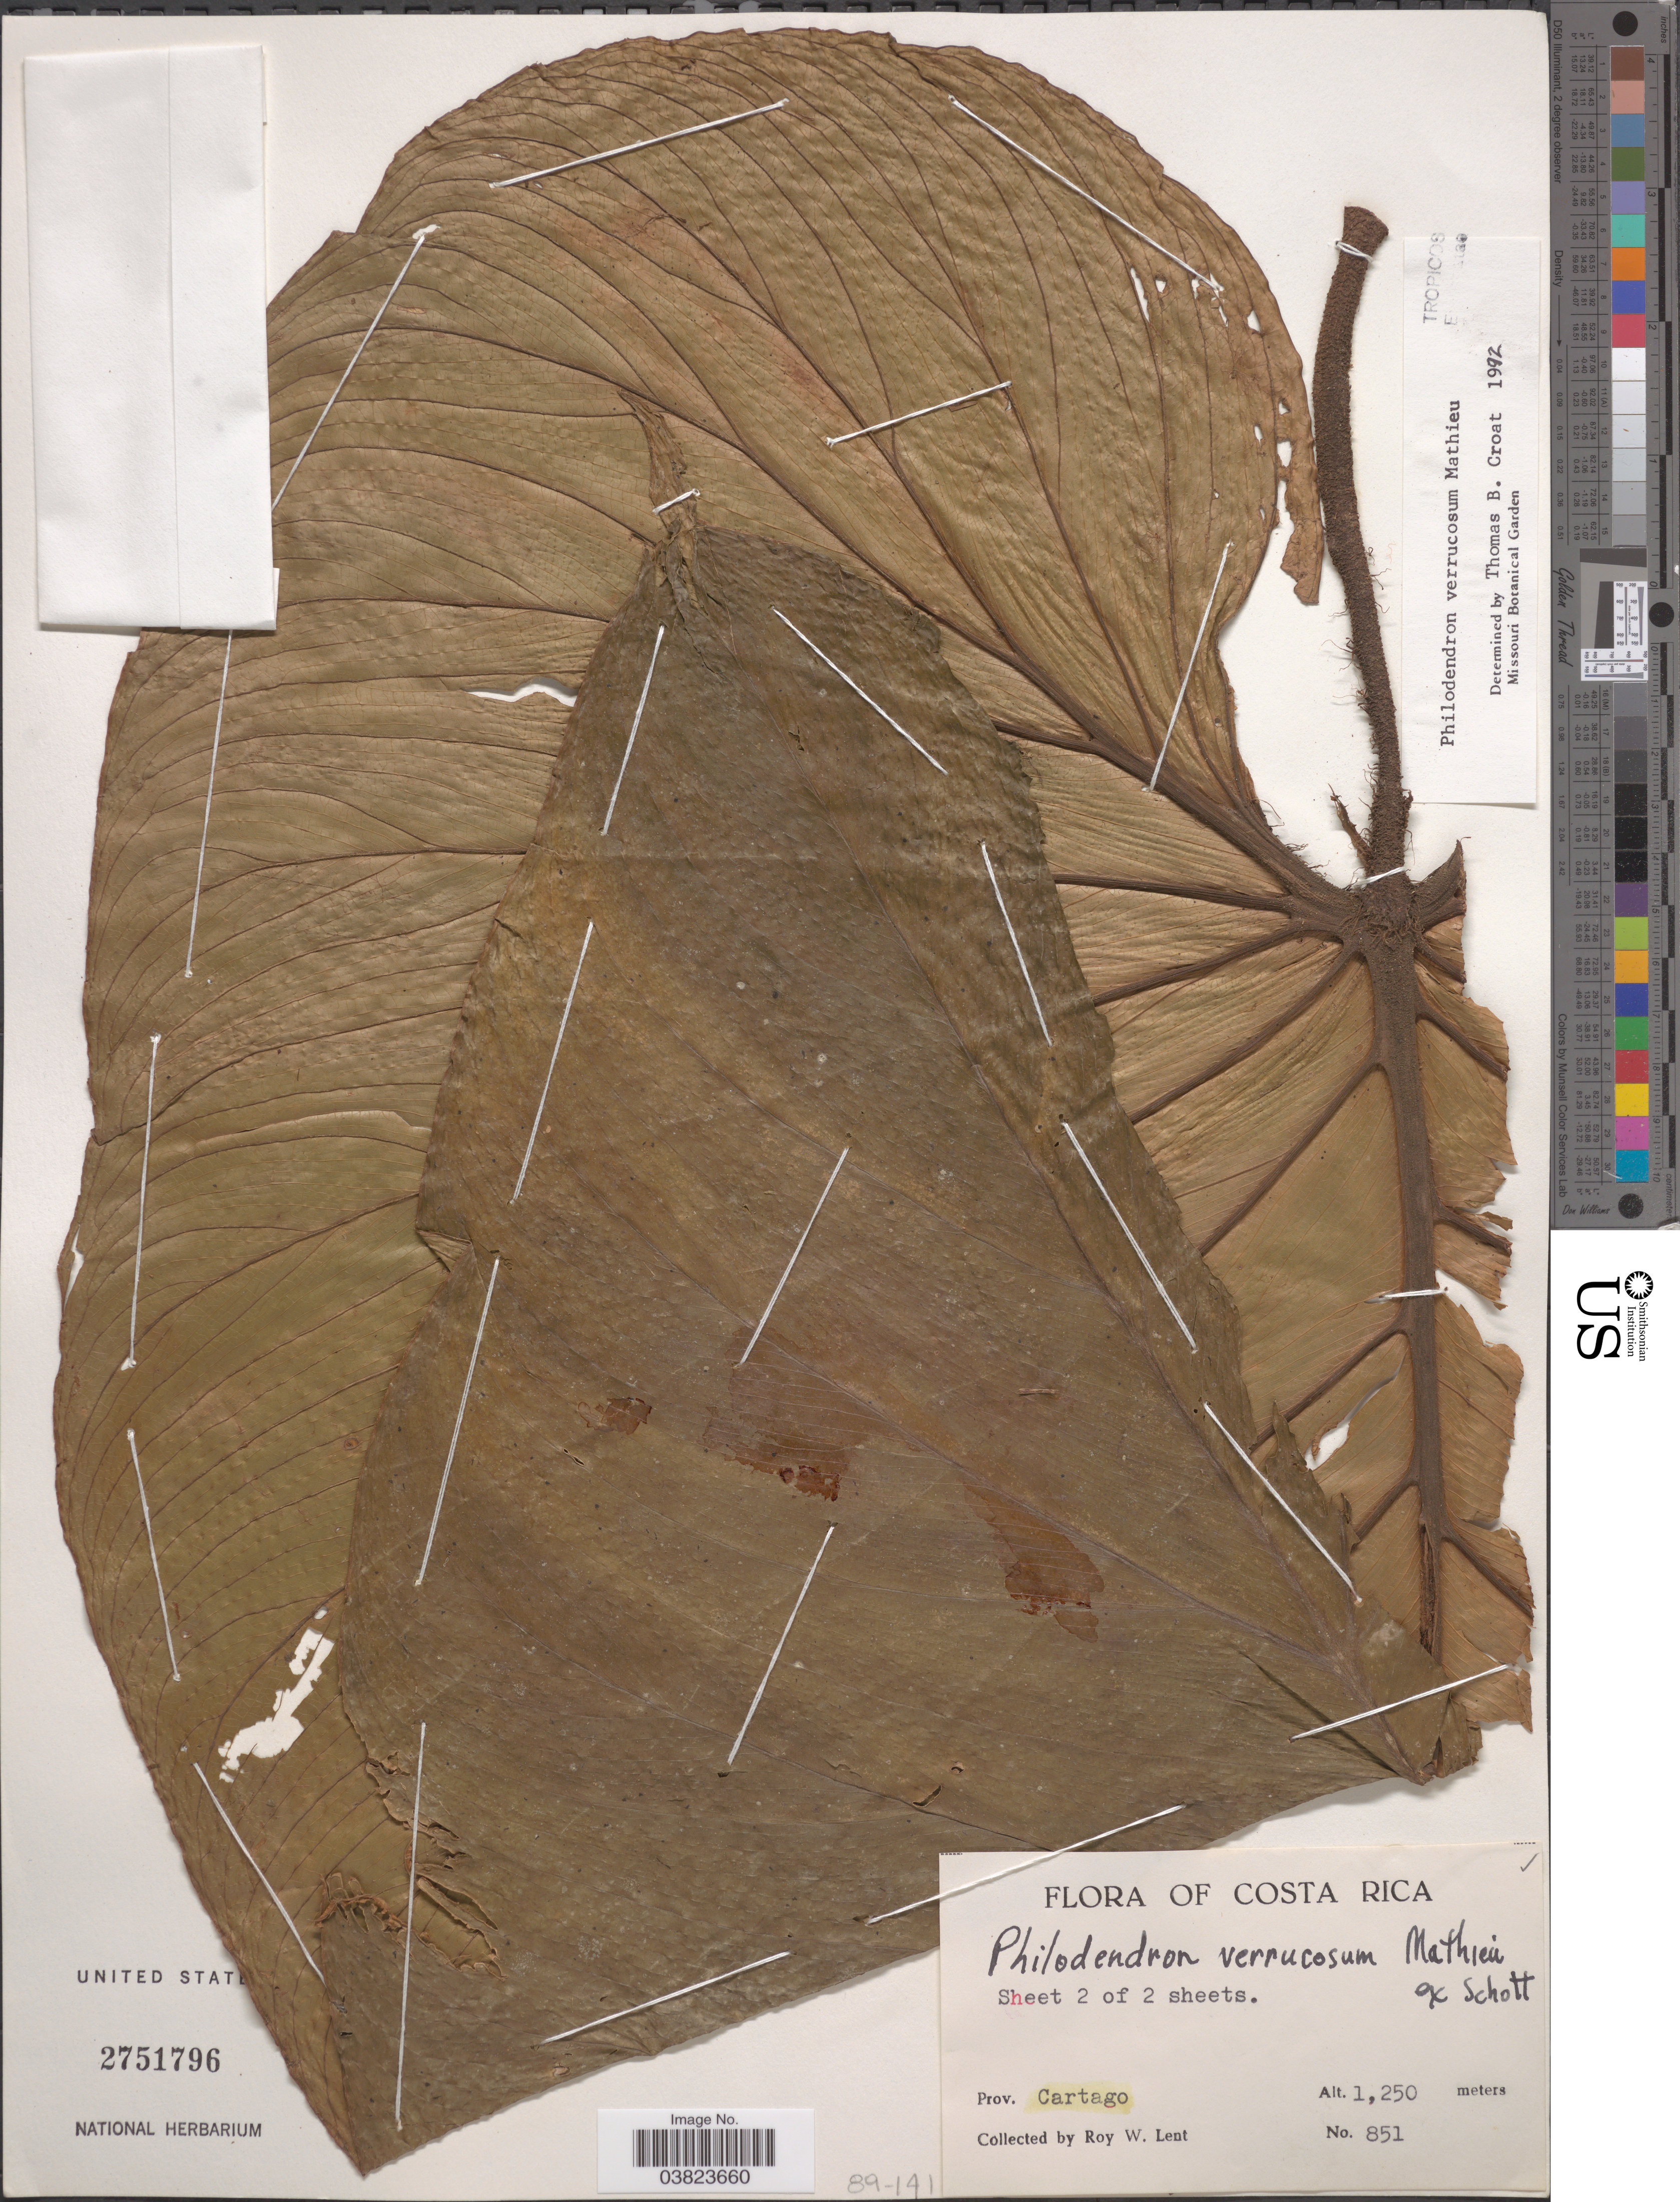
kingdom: Plantae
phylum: Tracheophyta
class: Liliopsida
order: Alismatales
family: Araceae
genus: Philodendron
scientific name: Philodendron verrucosum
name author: L. Mathieu ex Schott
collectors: R. W. Lent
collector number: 851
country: Costa Rica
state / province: Cartago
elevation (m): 1250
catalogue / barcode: US 2751796